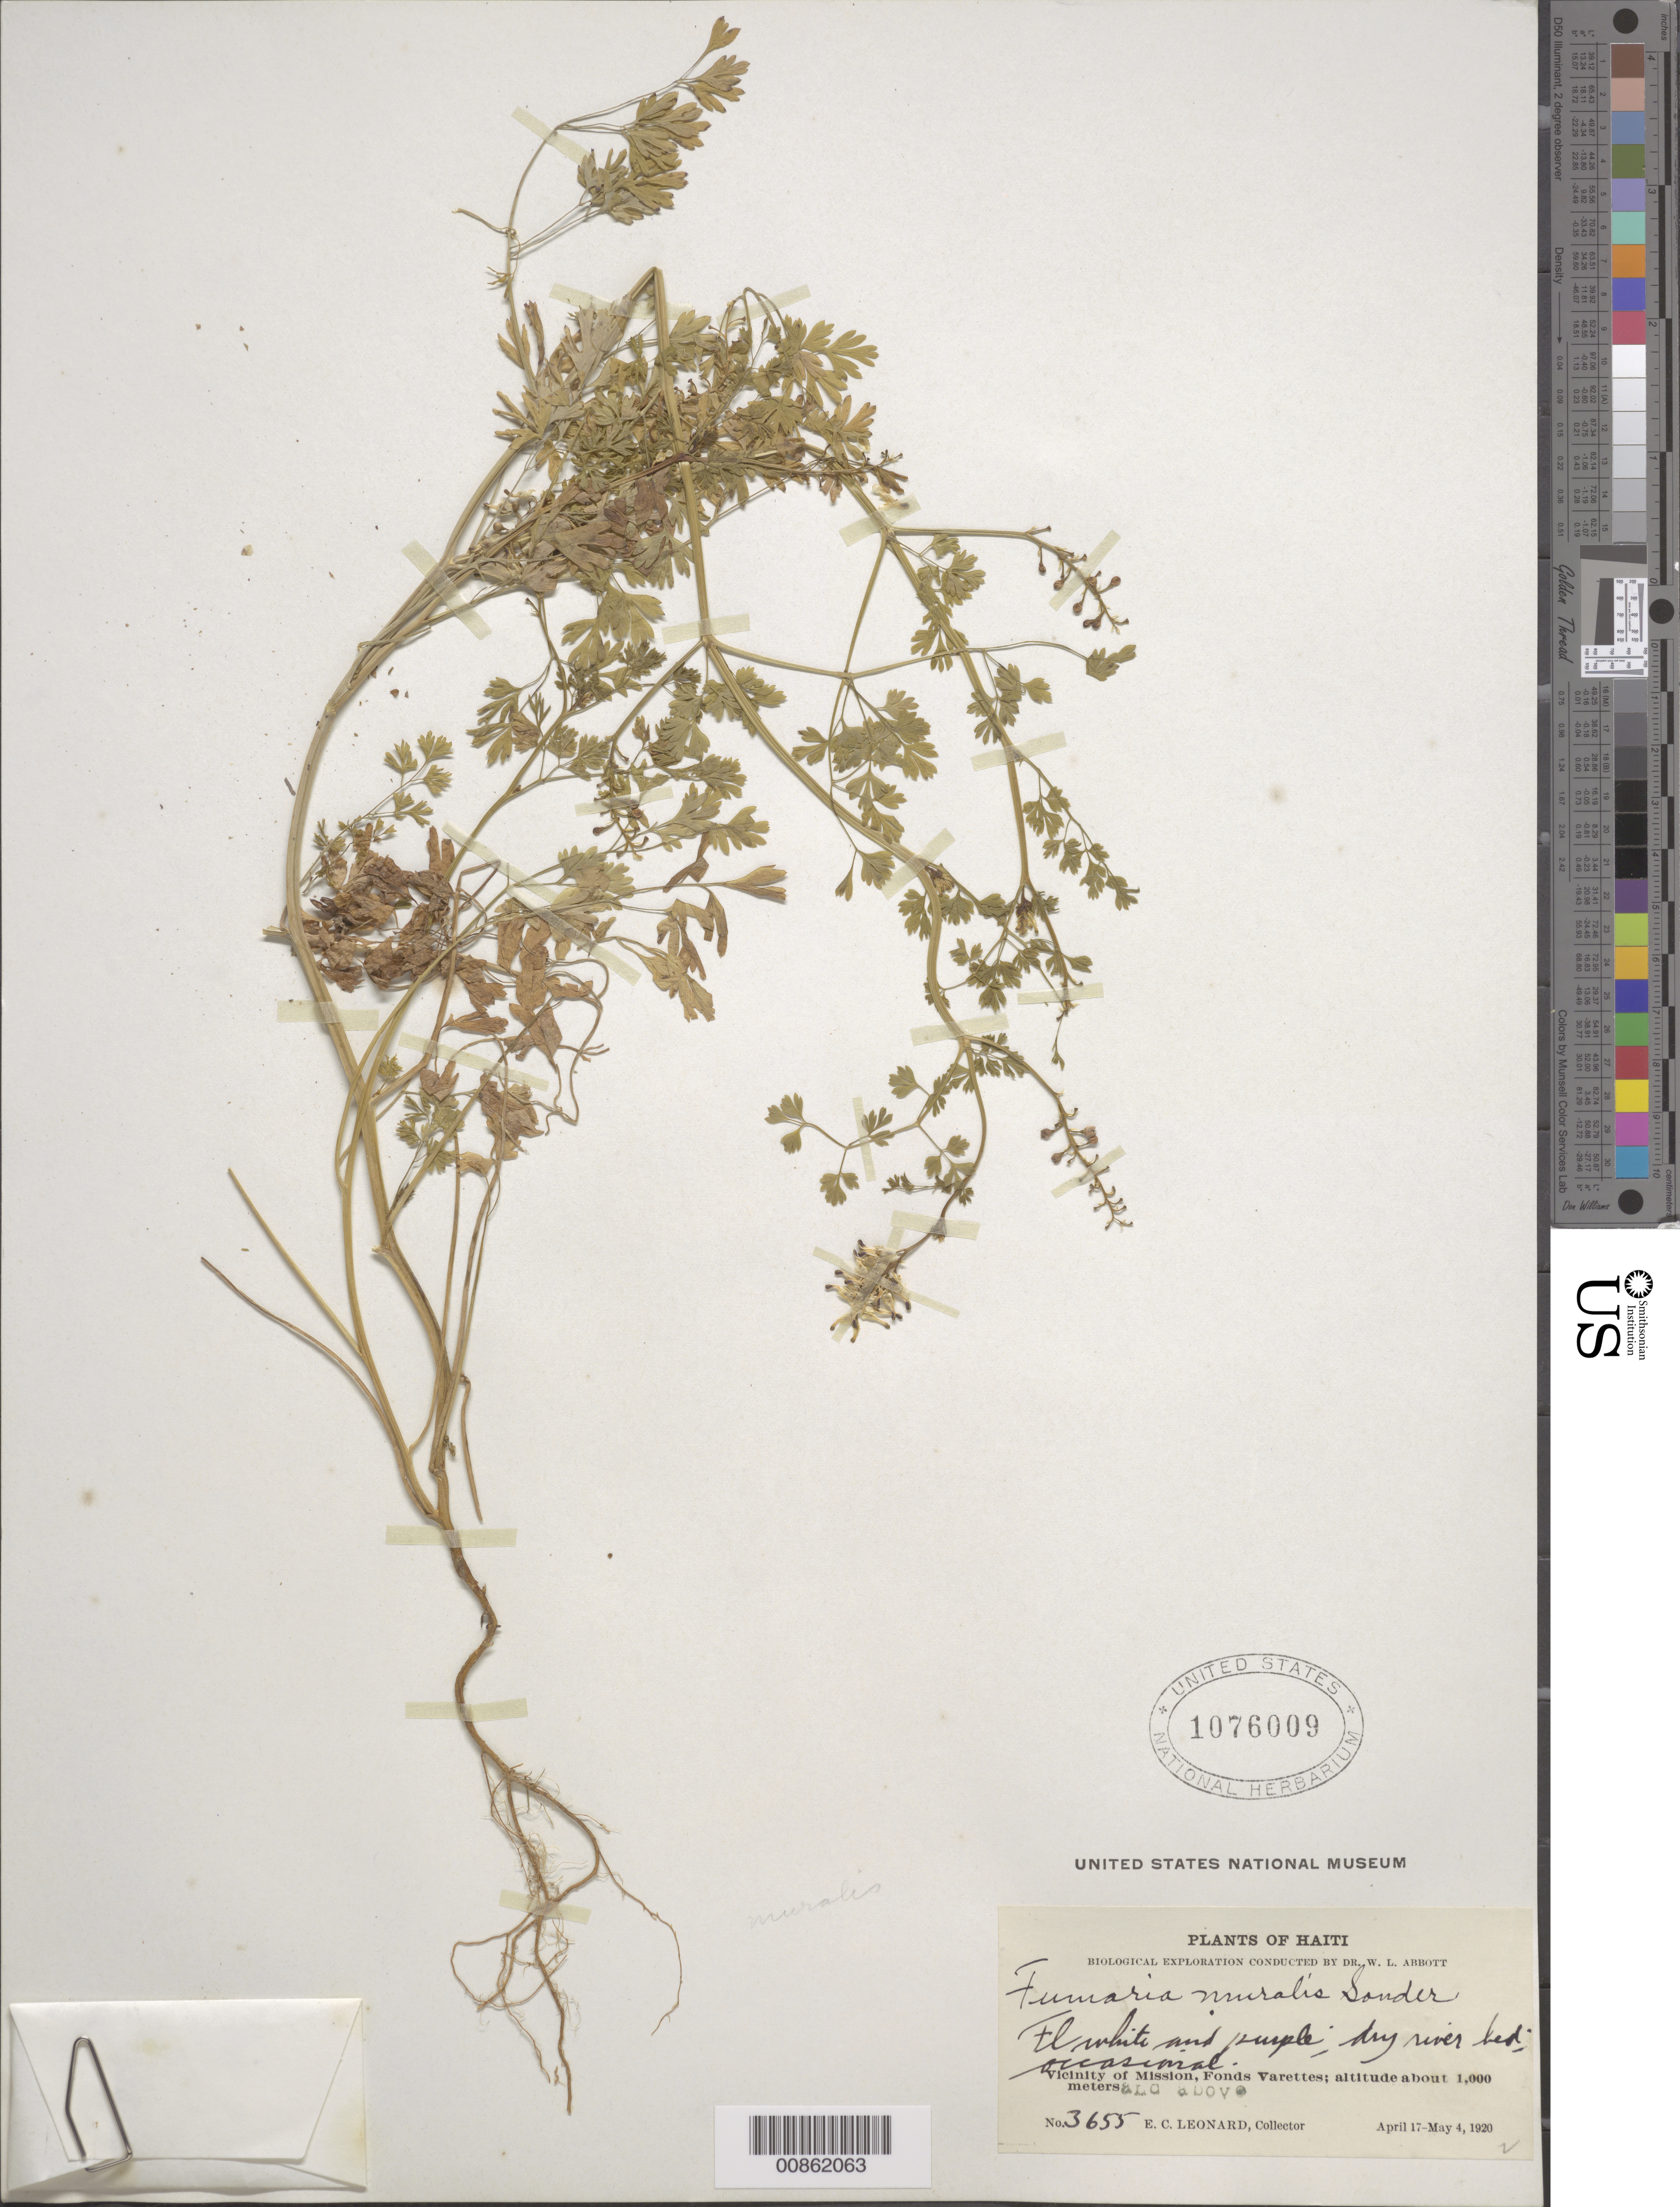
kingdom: Plantae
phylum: Tracheophyta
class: Magnoliopsida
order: Ranunculales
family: Papaveraceae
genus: Fumaria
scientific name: Fumaria muralis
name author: Sond. ex W.D.J. Koch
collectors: E. C. Leonard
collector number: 3655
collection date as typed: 17 Apr 1920 to 04 May 1920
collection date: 1920-04-17/1920-05-04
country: Haiti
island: Hispaniola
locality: Vicinity of Mission, Fonds Varettes.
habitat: Dry river bed.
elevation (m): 1000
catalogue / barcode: US 1076009